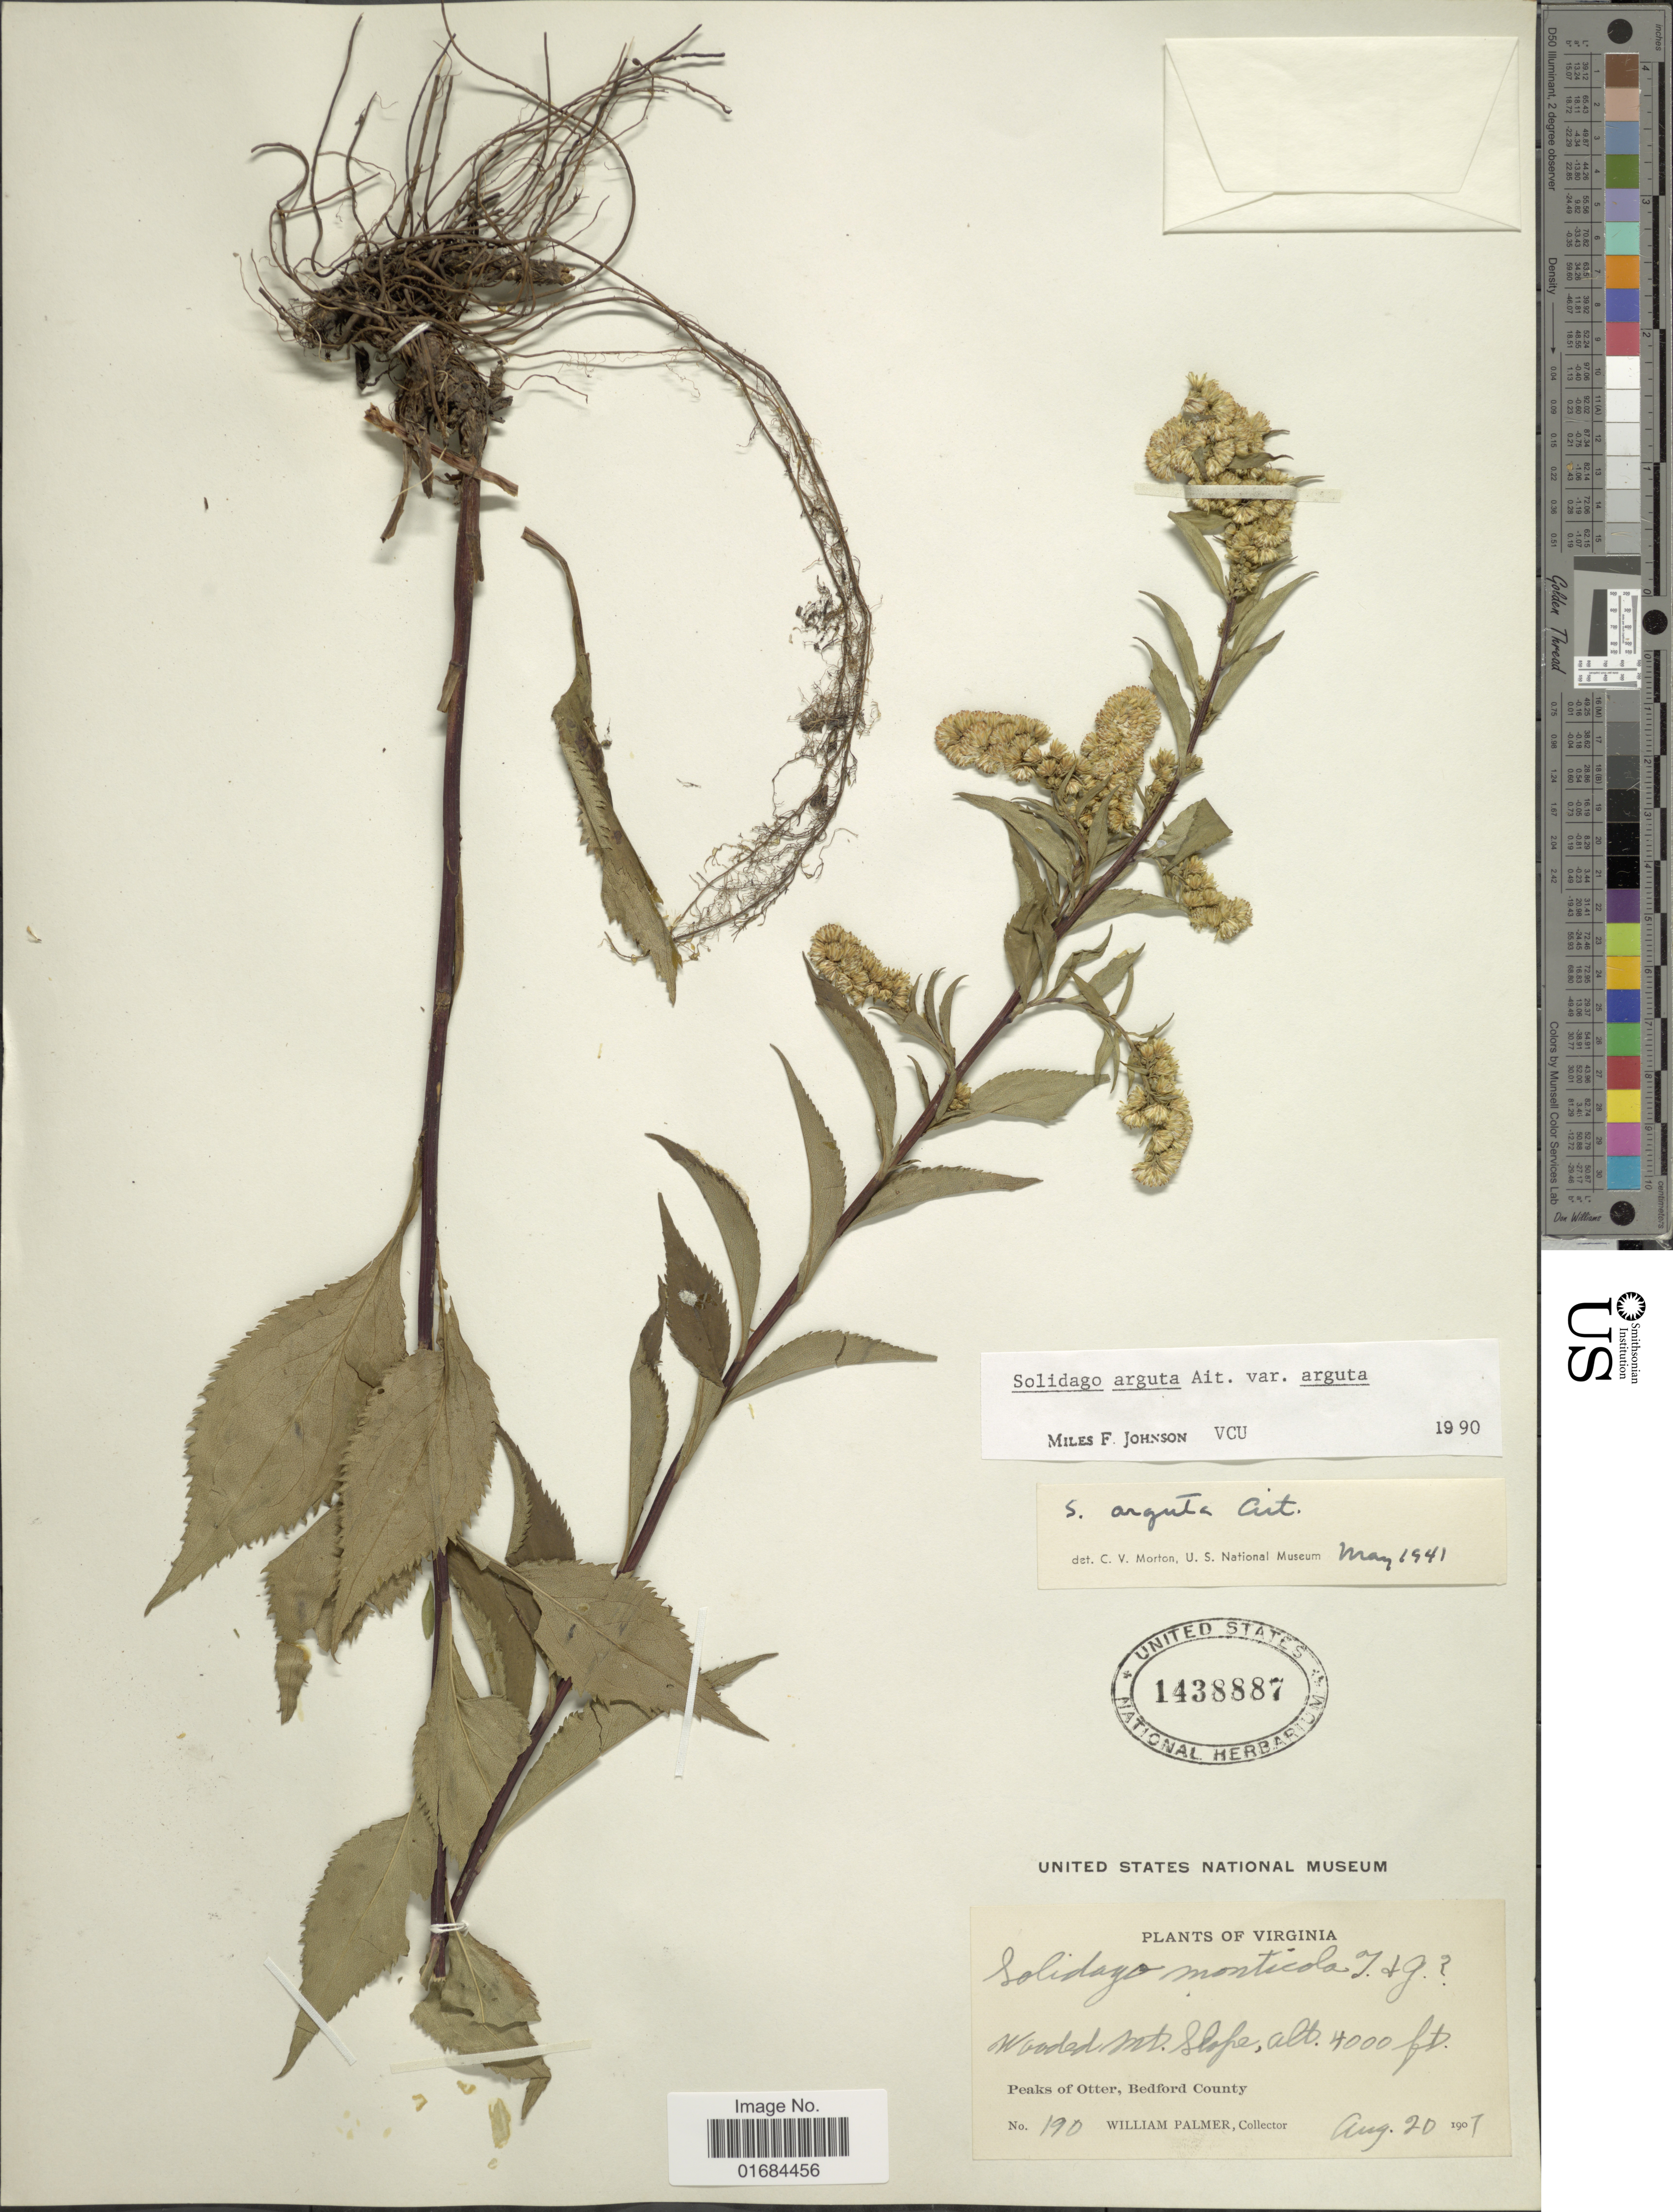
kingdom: Plantae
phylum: Tracheophyta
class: Magnoliopsida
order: Asterales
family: Asteraceae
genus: Solidago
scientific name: Solidago arguta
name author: Aiton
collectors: W. Palmer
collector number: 190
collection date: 1907-08-20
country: United States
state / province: Virginia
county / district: Bedford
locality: Wooded Mt. Slope, Peaks of Otter, Bedford County.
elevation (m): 1219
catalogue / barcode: US 1438887